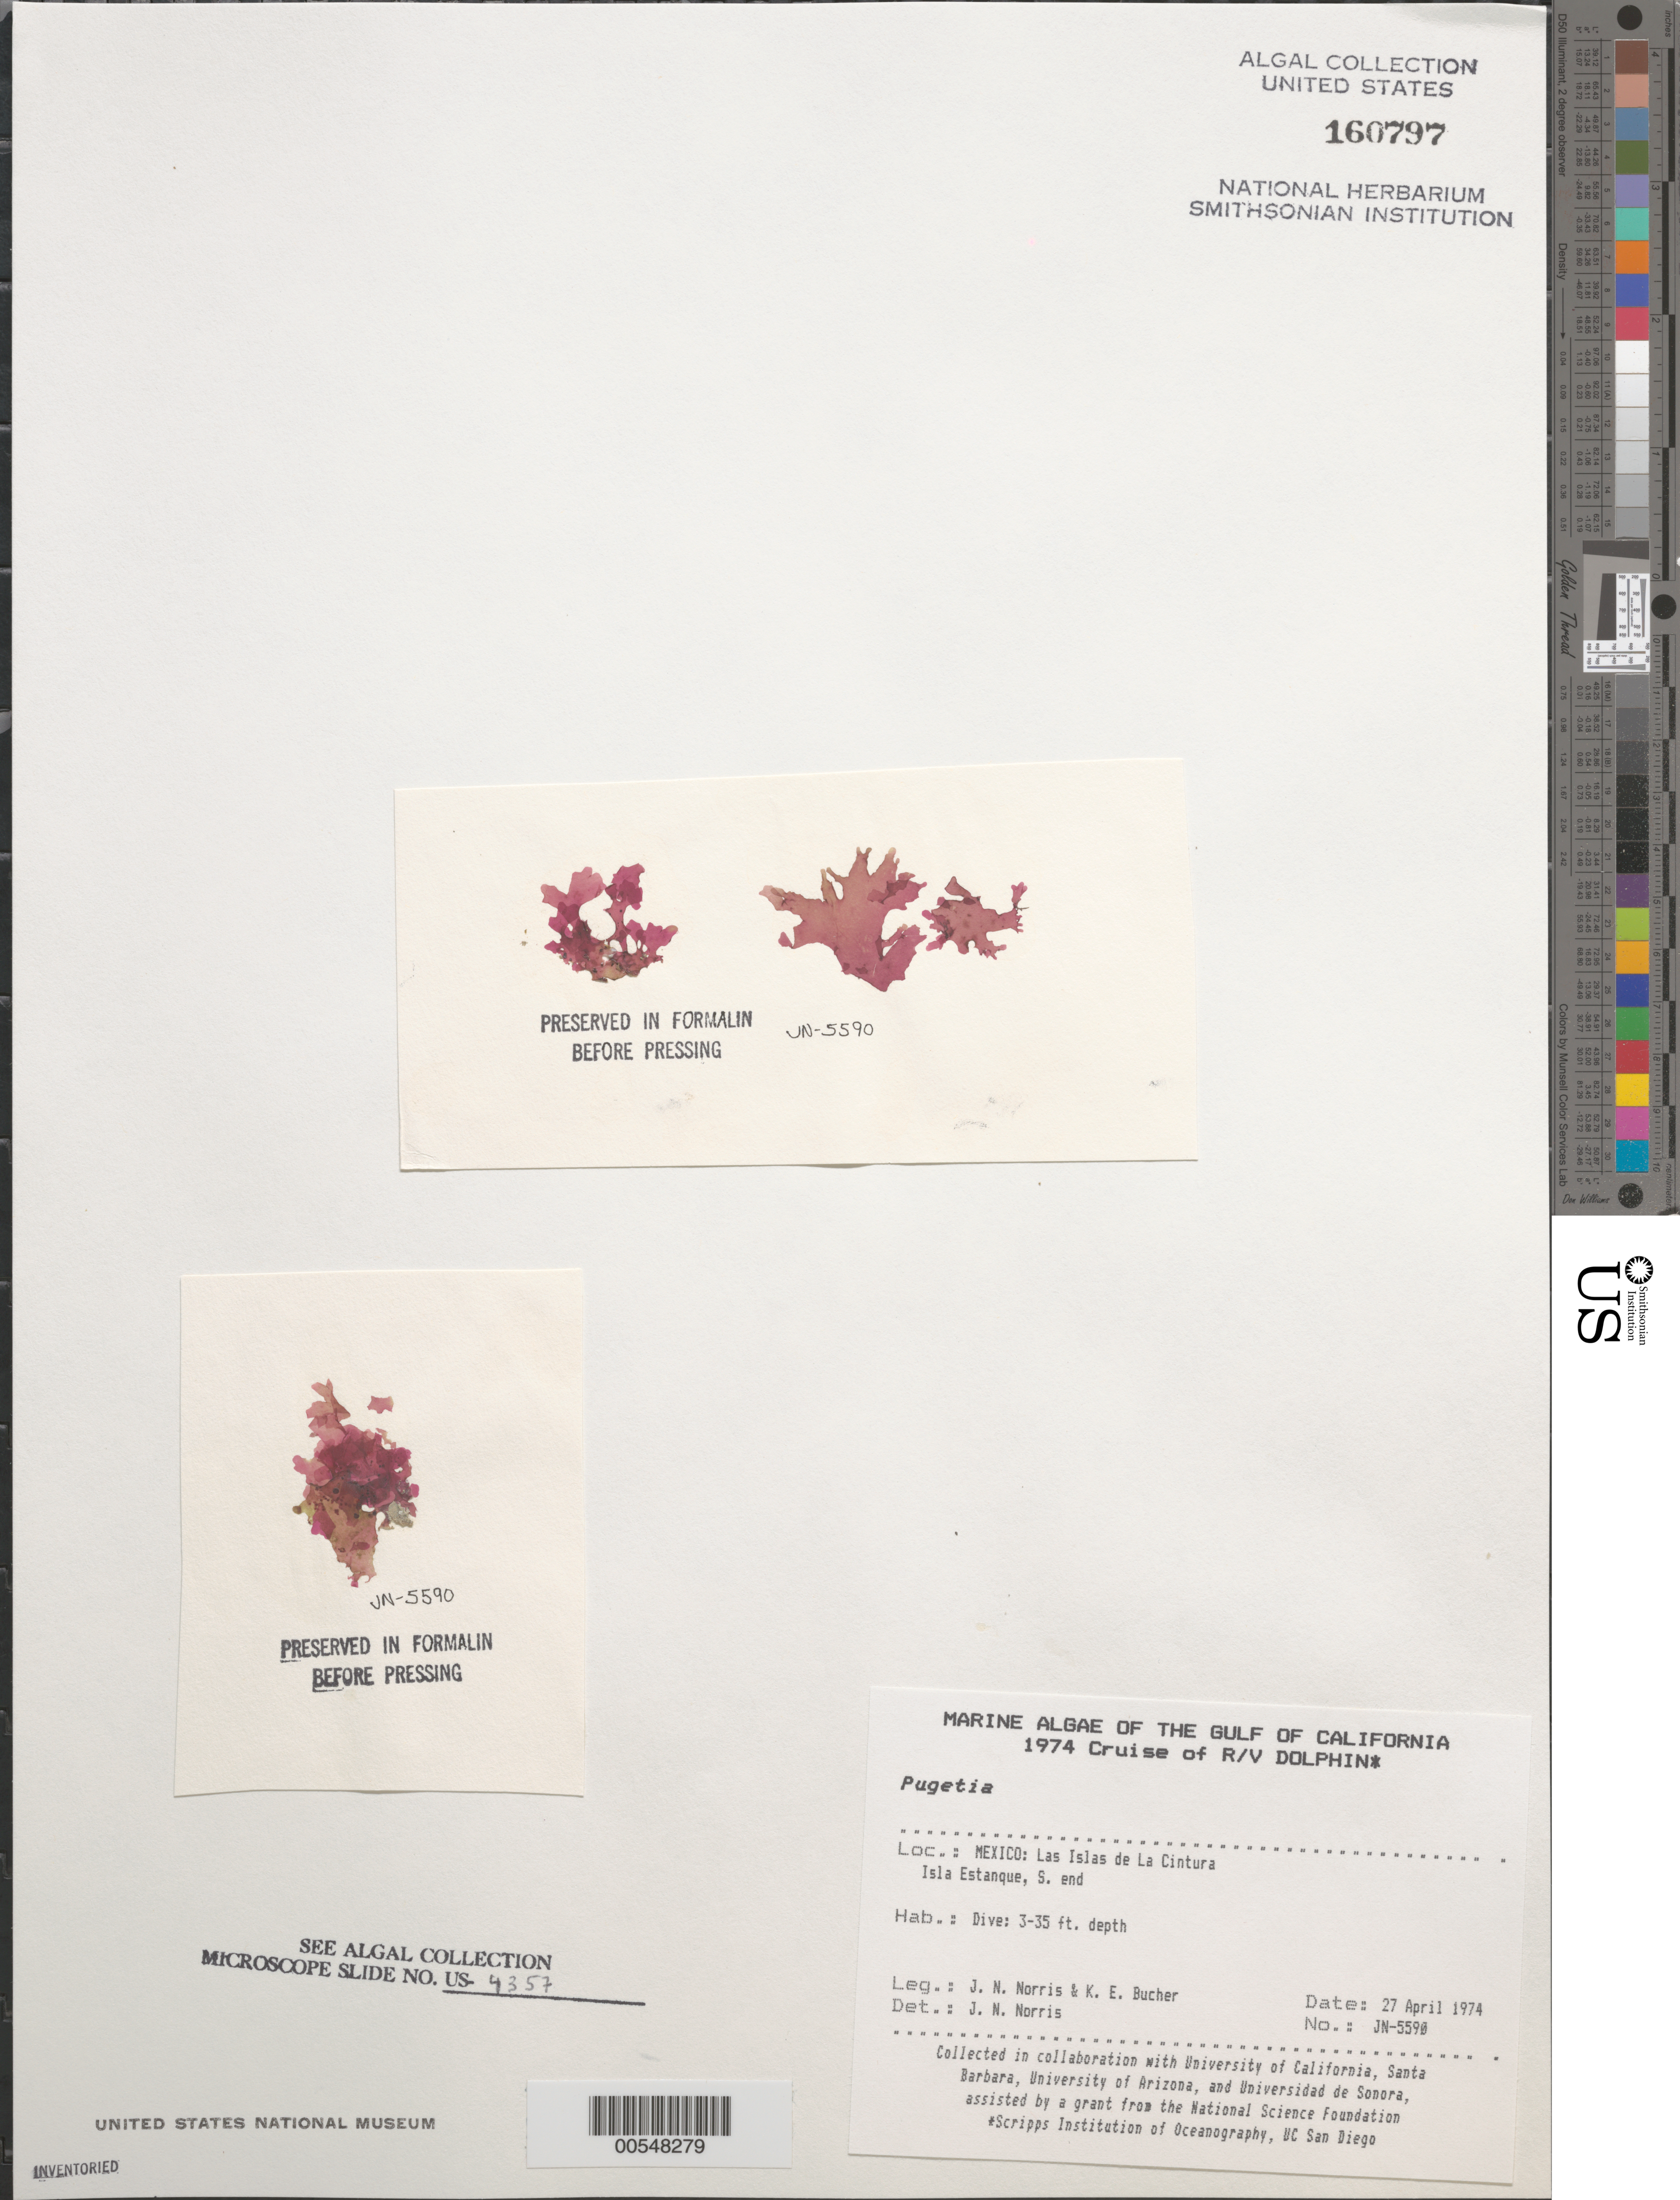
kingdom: Plantae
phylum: Rhodophyta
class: Florideophyceae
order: Gigartinales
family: Kallymeniaceae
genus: Pugetia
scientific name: Pugetia sp.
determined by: Norris, James N.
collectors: J. N. Norris & K. E. Bucher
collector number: JN-5590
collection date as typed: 27 Apr 1974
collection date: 1974-04-27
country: Mexico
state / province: Baja California Norte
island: Isla Estanque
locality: Off Isla Angel de la Guarda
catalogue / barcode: US 160797